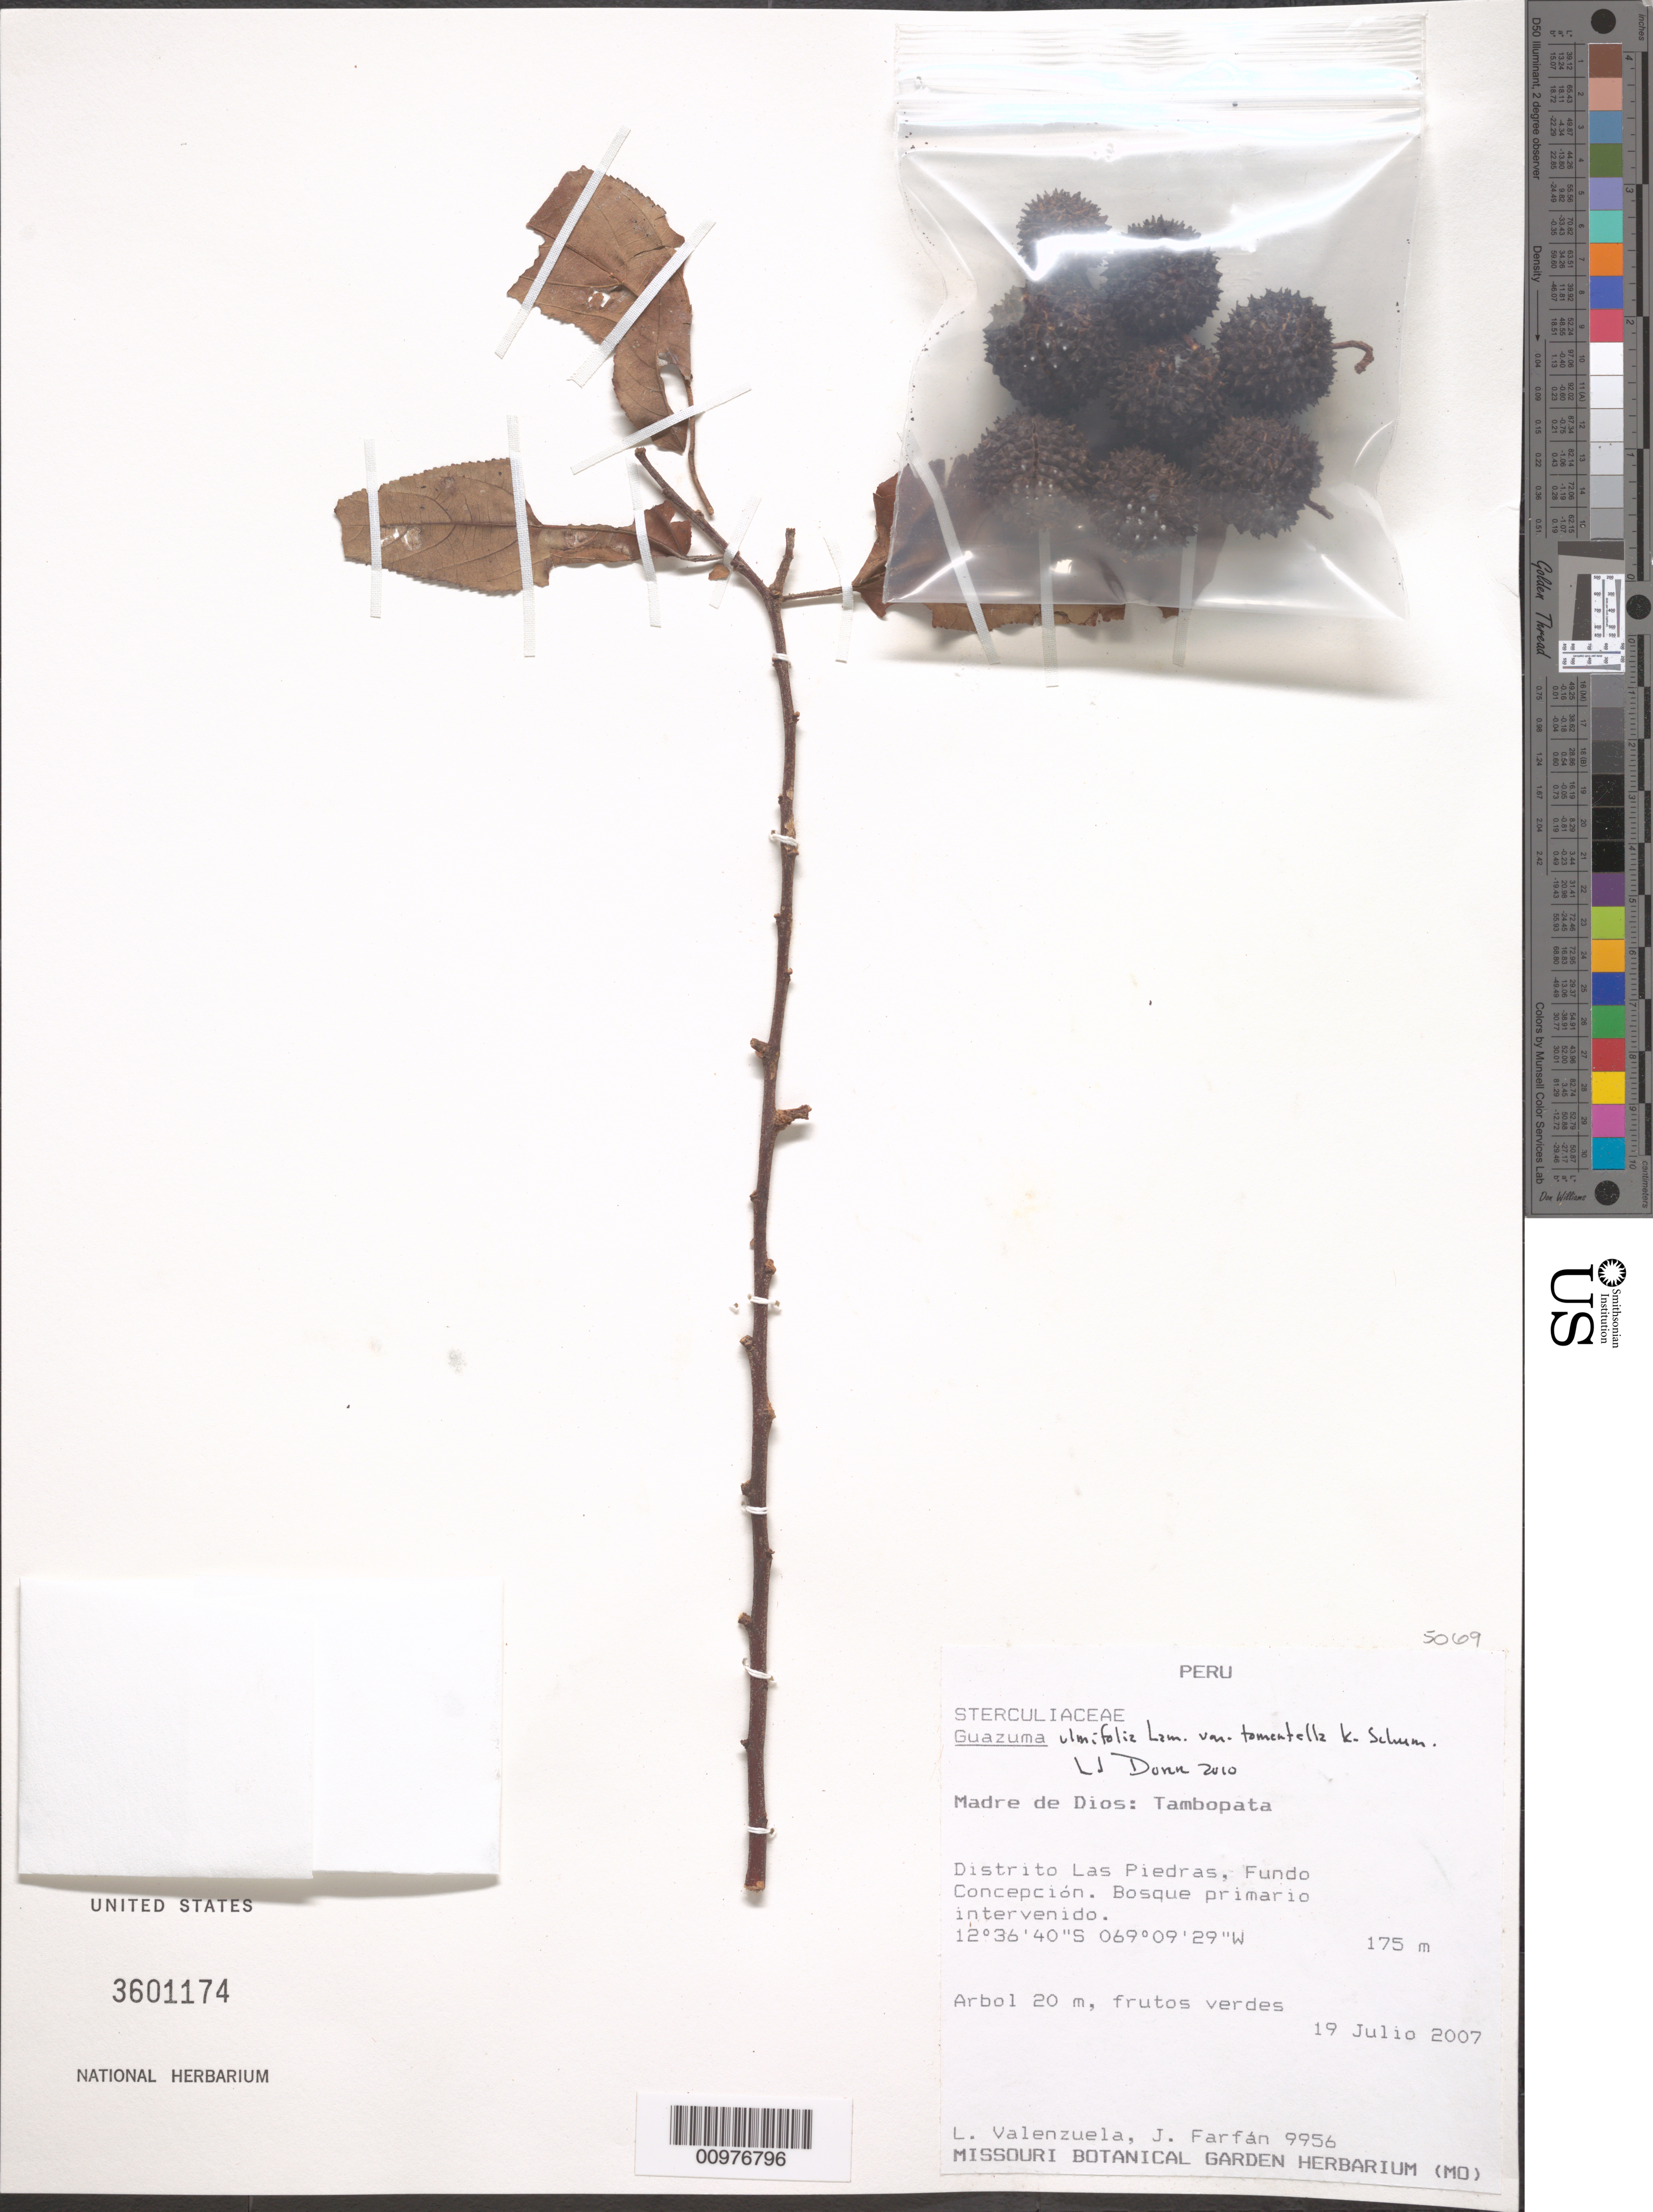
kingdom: Plantae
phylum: Tracheophyta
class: Magnoliopsida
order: Malvales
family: Malvaceae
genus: Guazuma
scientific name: Guazuma ulmifolia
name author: Lam.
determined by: Dorr, L. J., (BOT), Smithsonian Institution - National Museum of Natural History (UNITED STATES)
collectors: L. Valenzuela & J. Farfán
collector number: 9956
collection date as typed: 19 Julio 2007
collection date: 2007-07-19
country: Peru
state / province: Madre de Dios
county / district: Tambopata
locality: Distrito Las Piedras, Fundo Concepcion.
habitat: bosque primario intervenido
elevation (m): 175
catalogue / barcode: US 3601174